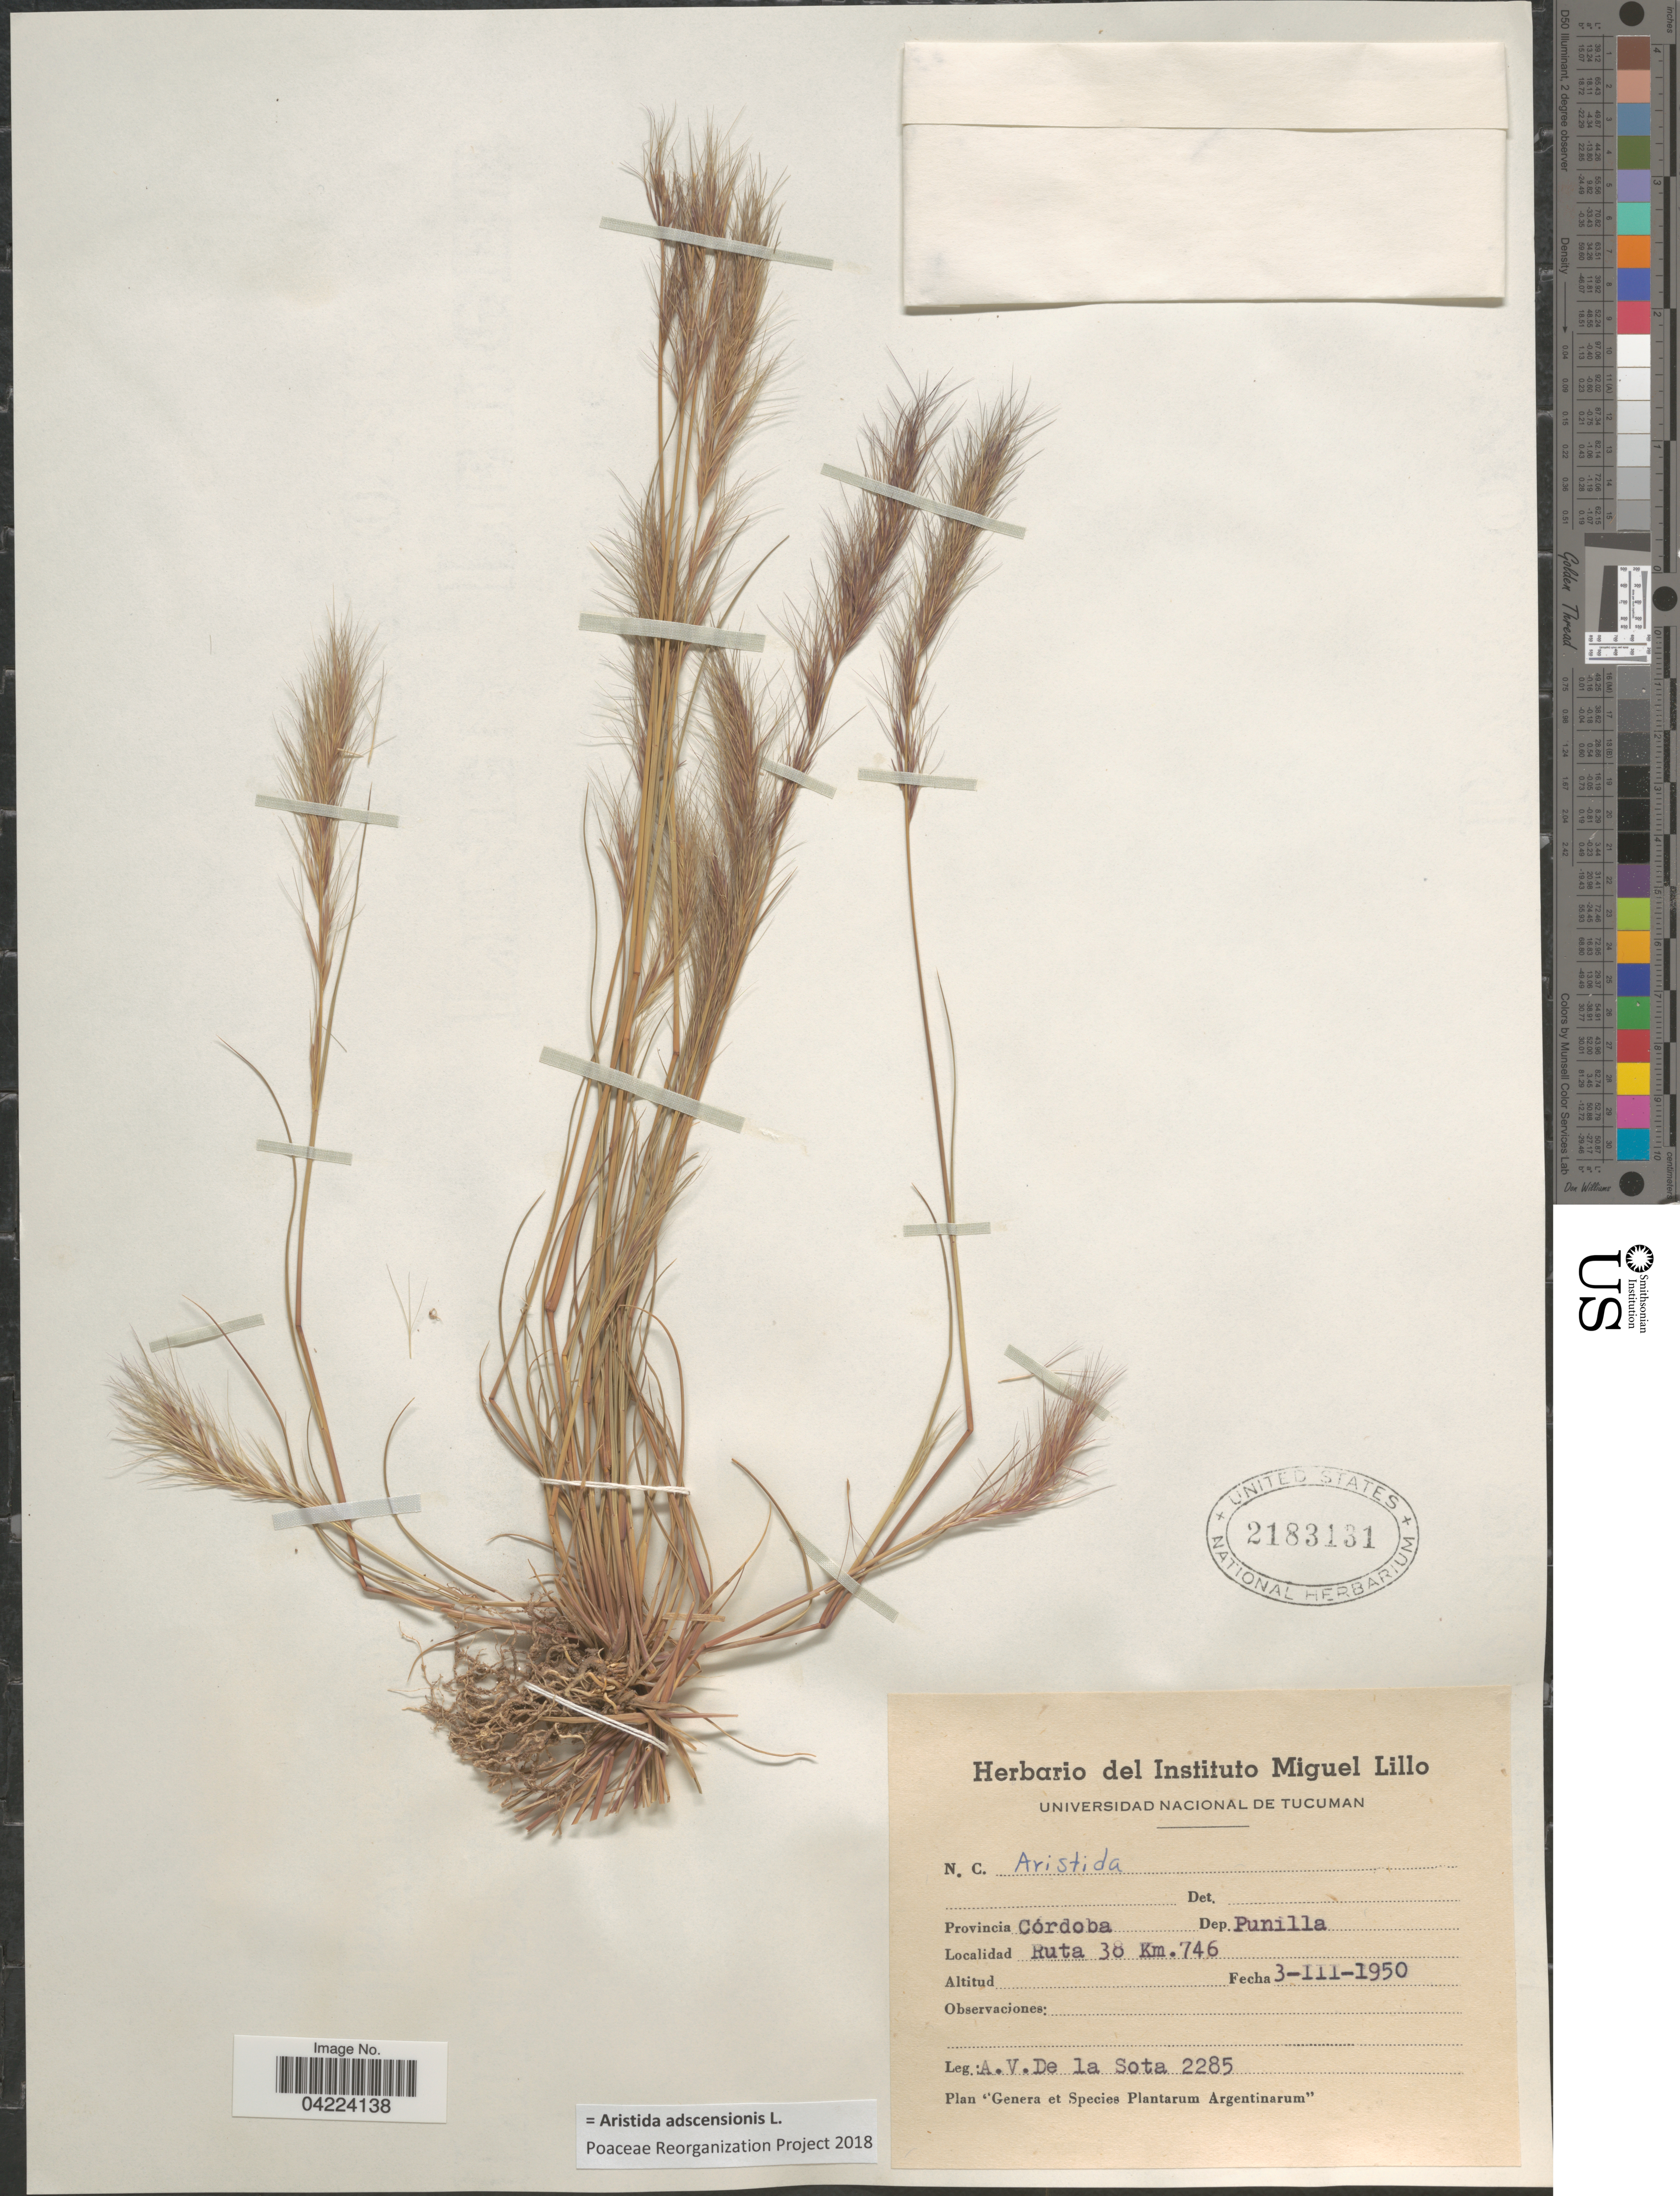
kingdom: Plantae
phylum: Tracheophyta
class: Liliopsida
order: Poales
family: Poaceae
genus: Aristida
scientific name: Aristida adscensionis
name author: L.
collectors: A. De la sota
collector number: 2285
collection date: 1950-03-03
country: Argentina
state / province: Cordoba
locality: Dep. Punilla. Ruta 38 Km. 746.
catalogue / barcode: US 2183131